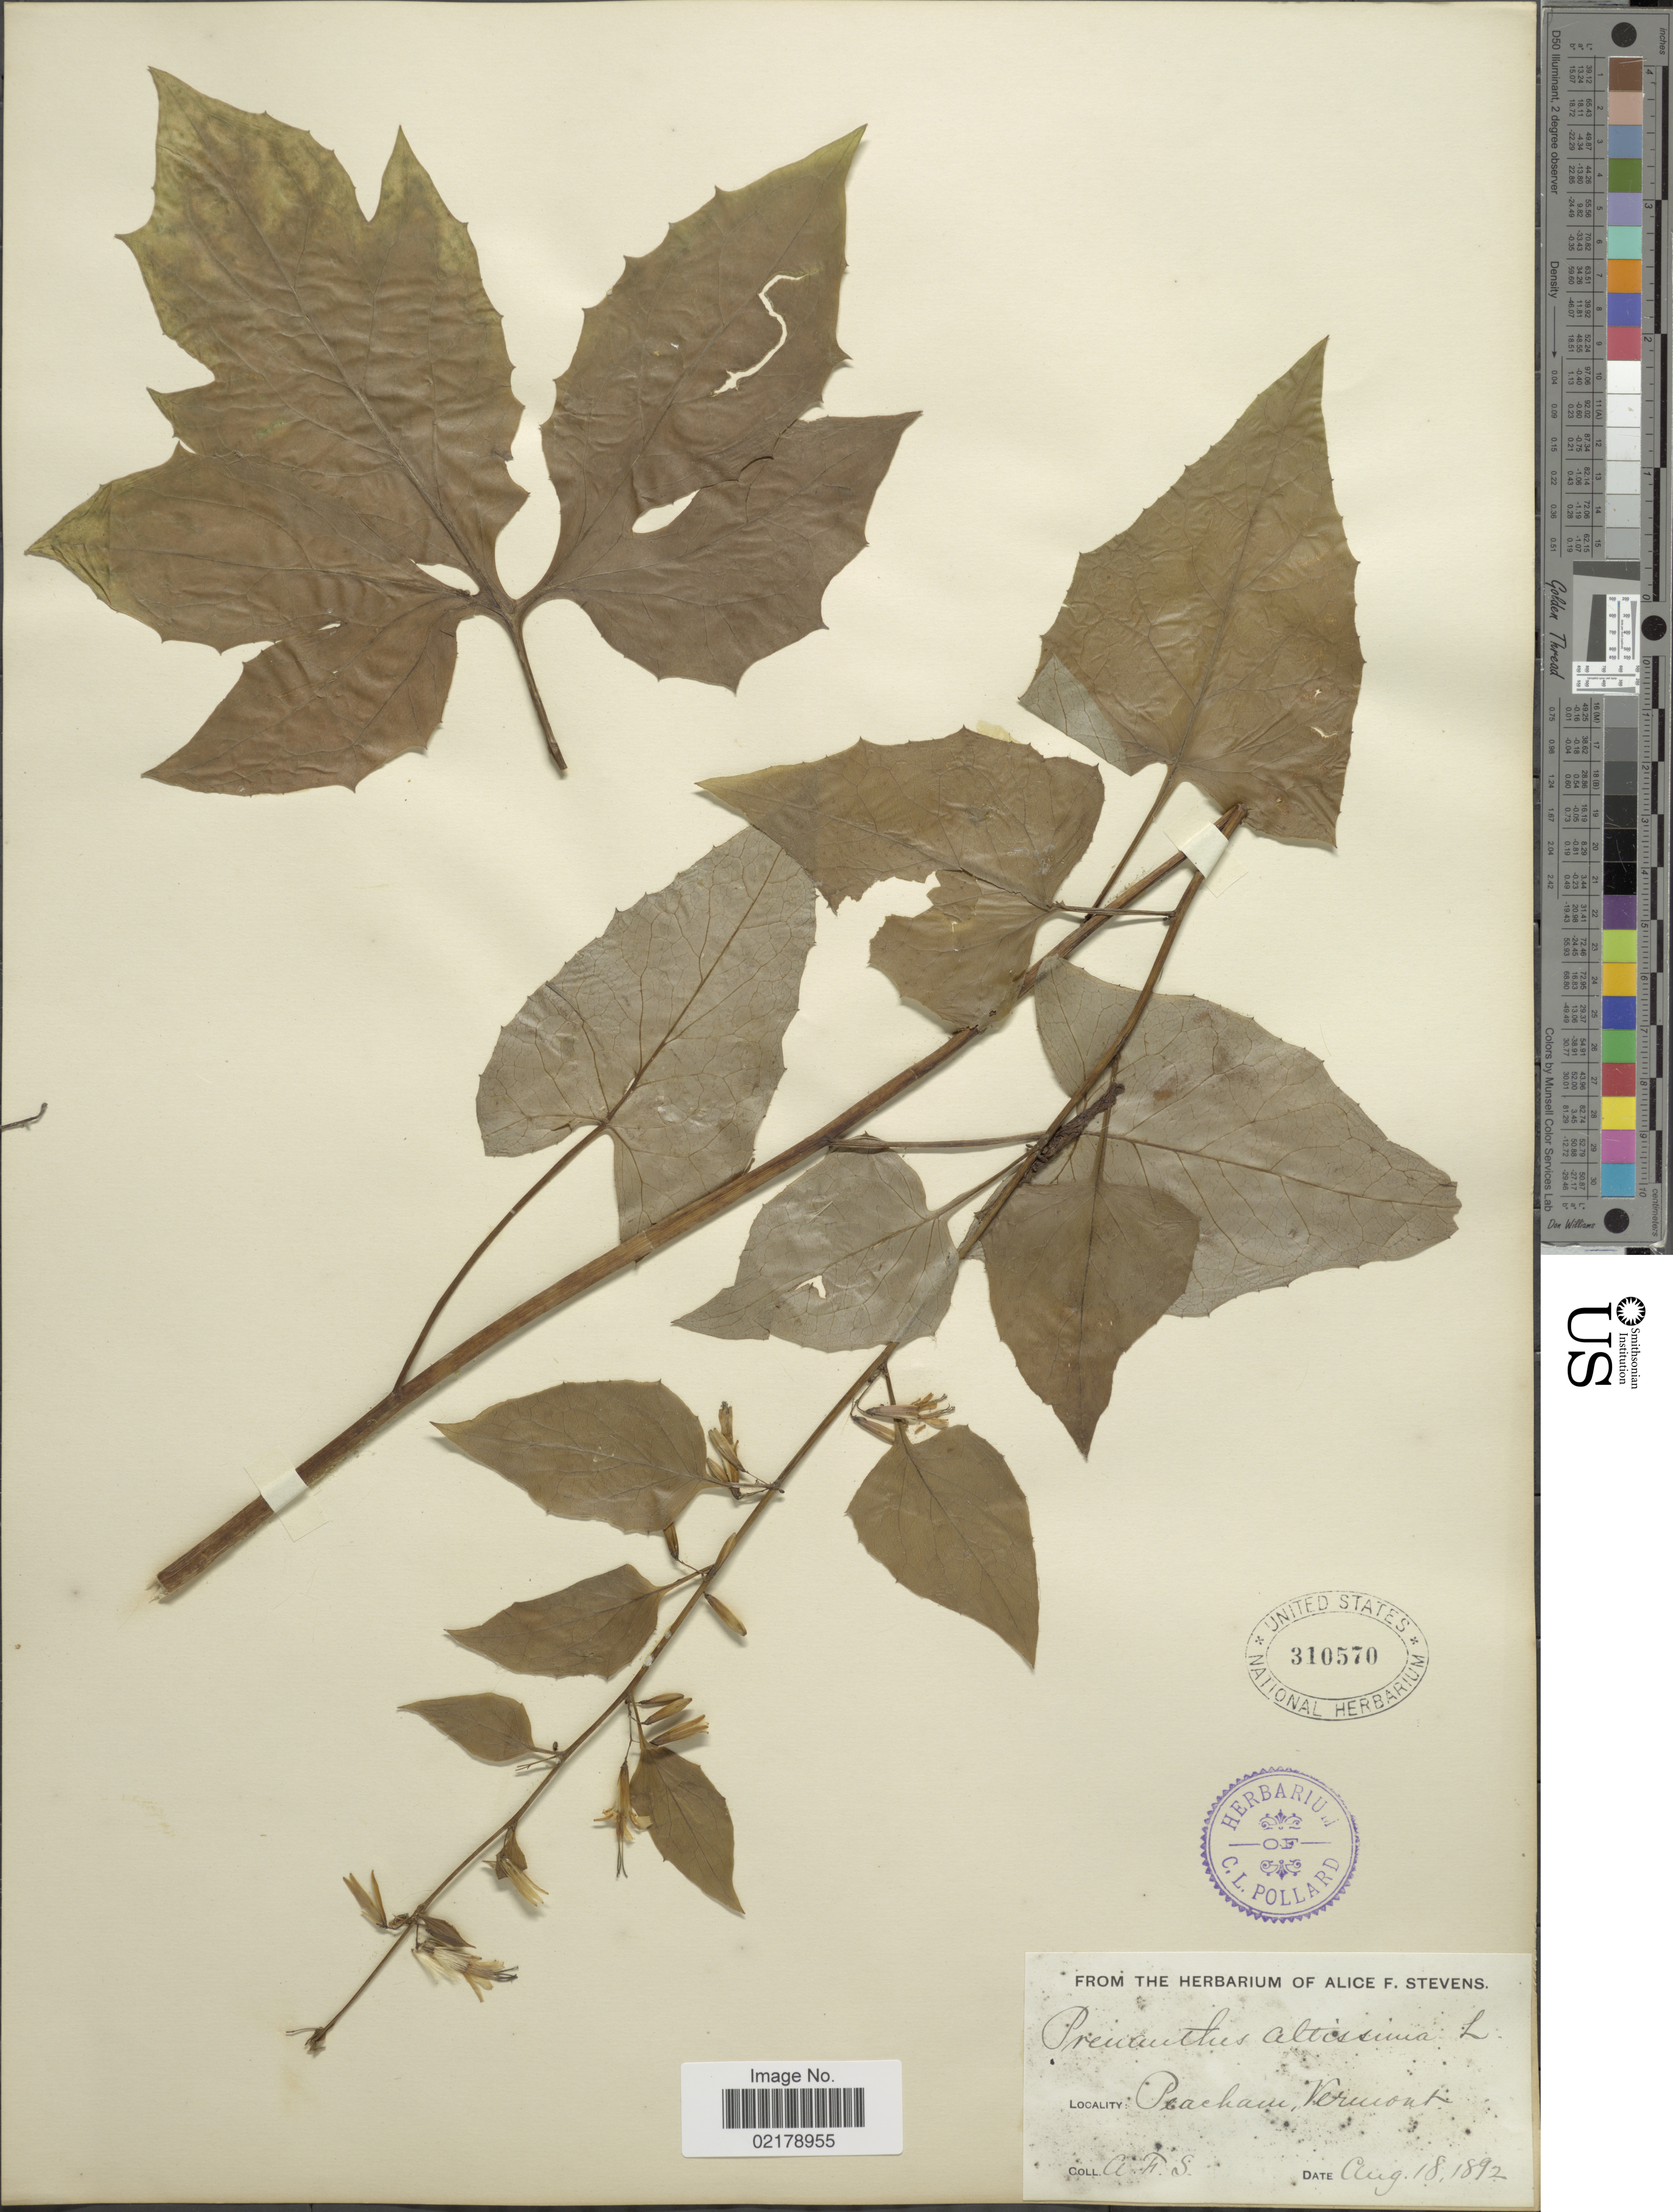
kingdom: Plantae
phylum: Tracheophyta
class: Magnoliopsida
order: Asterales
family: Asteraceae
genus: Nabalus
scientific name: Nabalus altissimus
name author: (L.) Hook.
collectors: A. Stevens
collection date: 1892-08-18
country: United States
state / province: Vermont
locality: Peacham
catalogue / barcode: US 310570